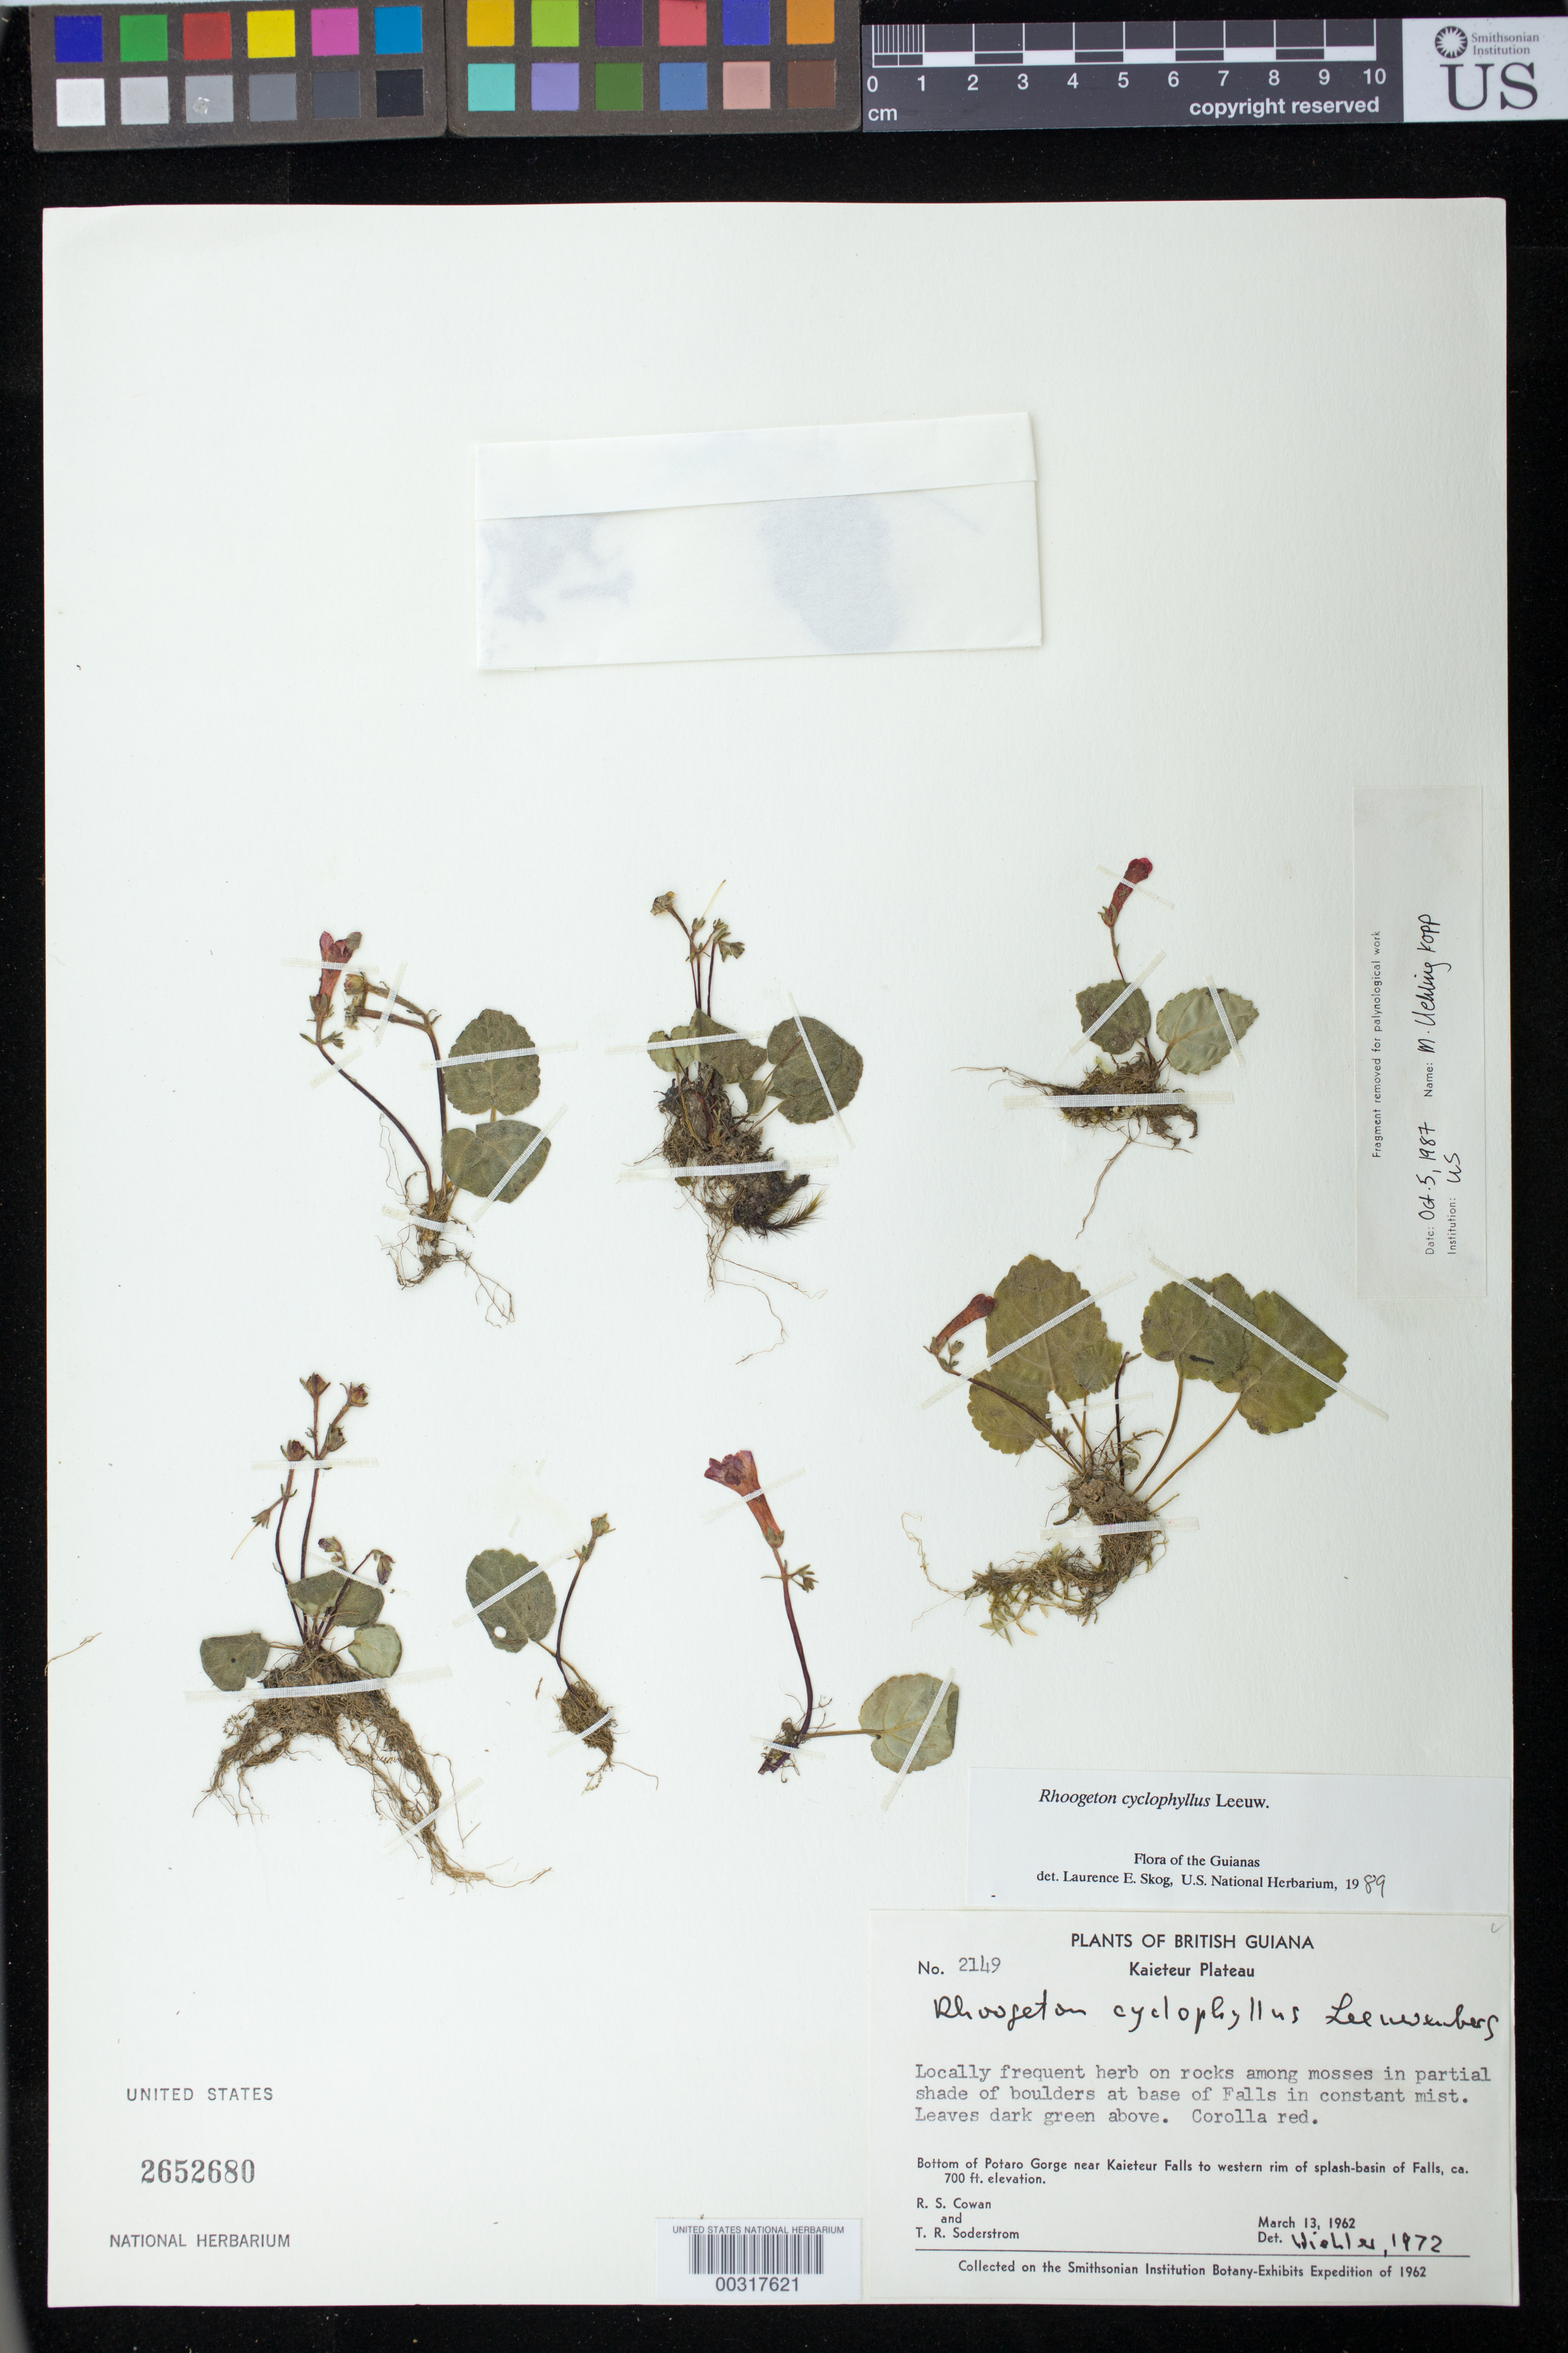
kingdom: Plantae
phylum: Tracheophyta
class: Magnoliopsida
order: Lamiales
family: Gesneriaceae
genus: Rhoogeton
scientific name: Rhoogeton cyclophyllus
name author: Leeuwenb.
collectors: R. S. Cowan & T. R. Soderstrom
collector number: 2149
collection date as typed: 13 Mar 1962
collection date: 1962-03-13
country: Guyana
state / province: Potaro-Siparuni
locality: Kaieteur plateau, bottom of Potaro gorge near Kaieteur Falls to western rim of splash-basin of falls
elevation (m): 213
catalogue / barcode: US 2652680